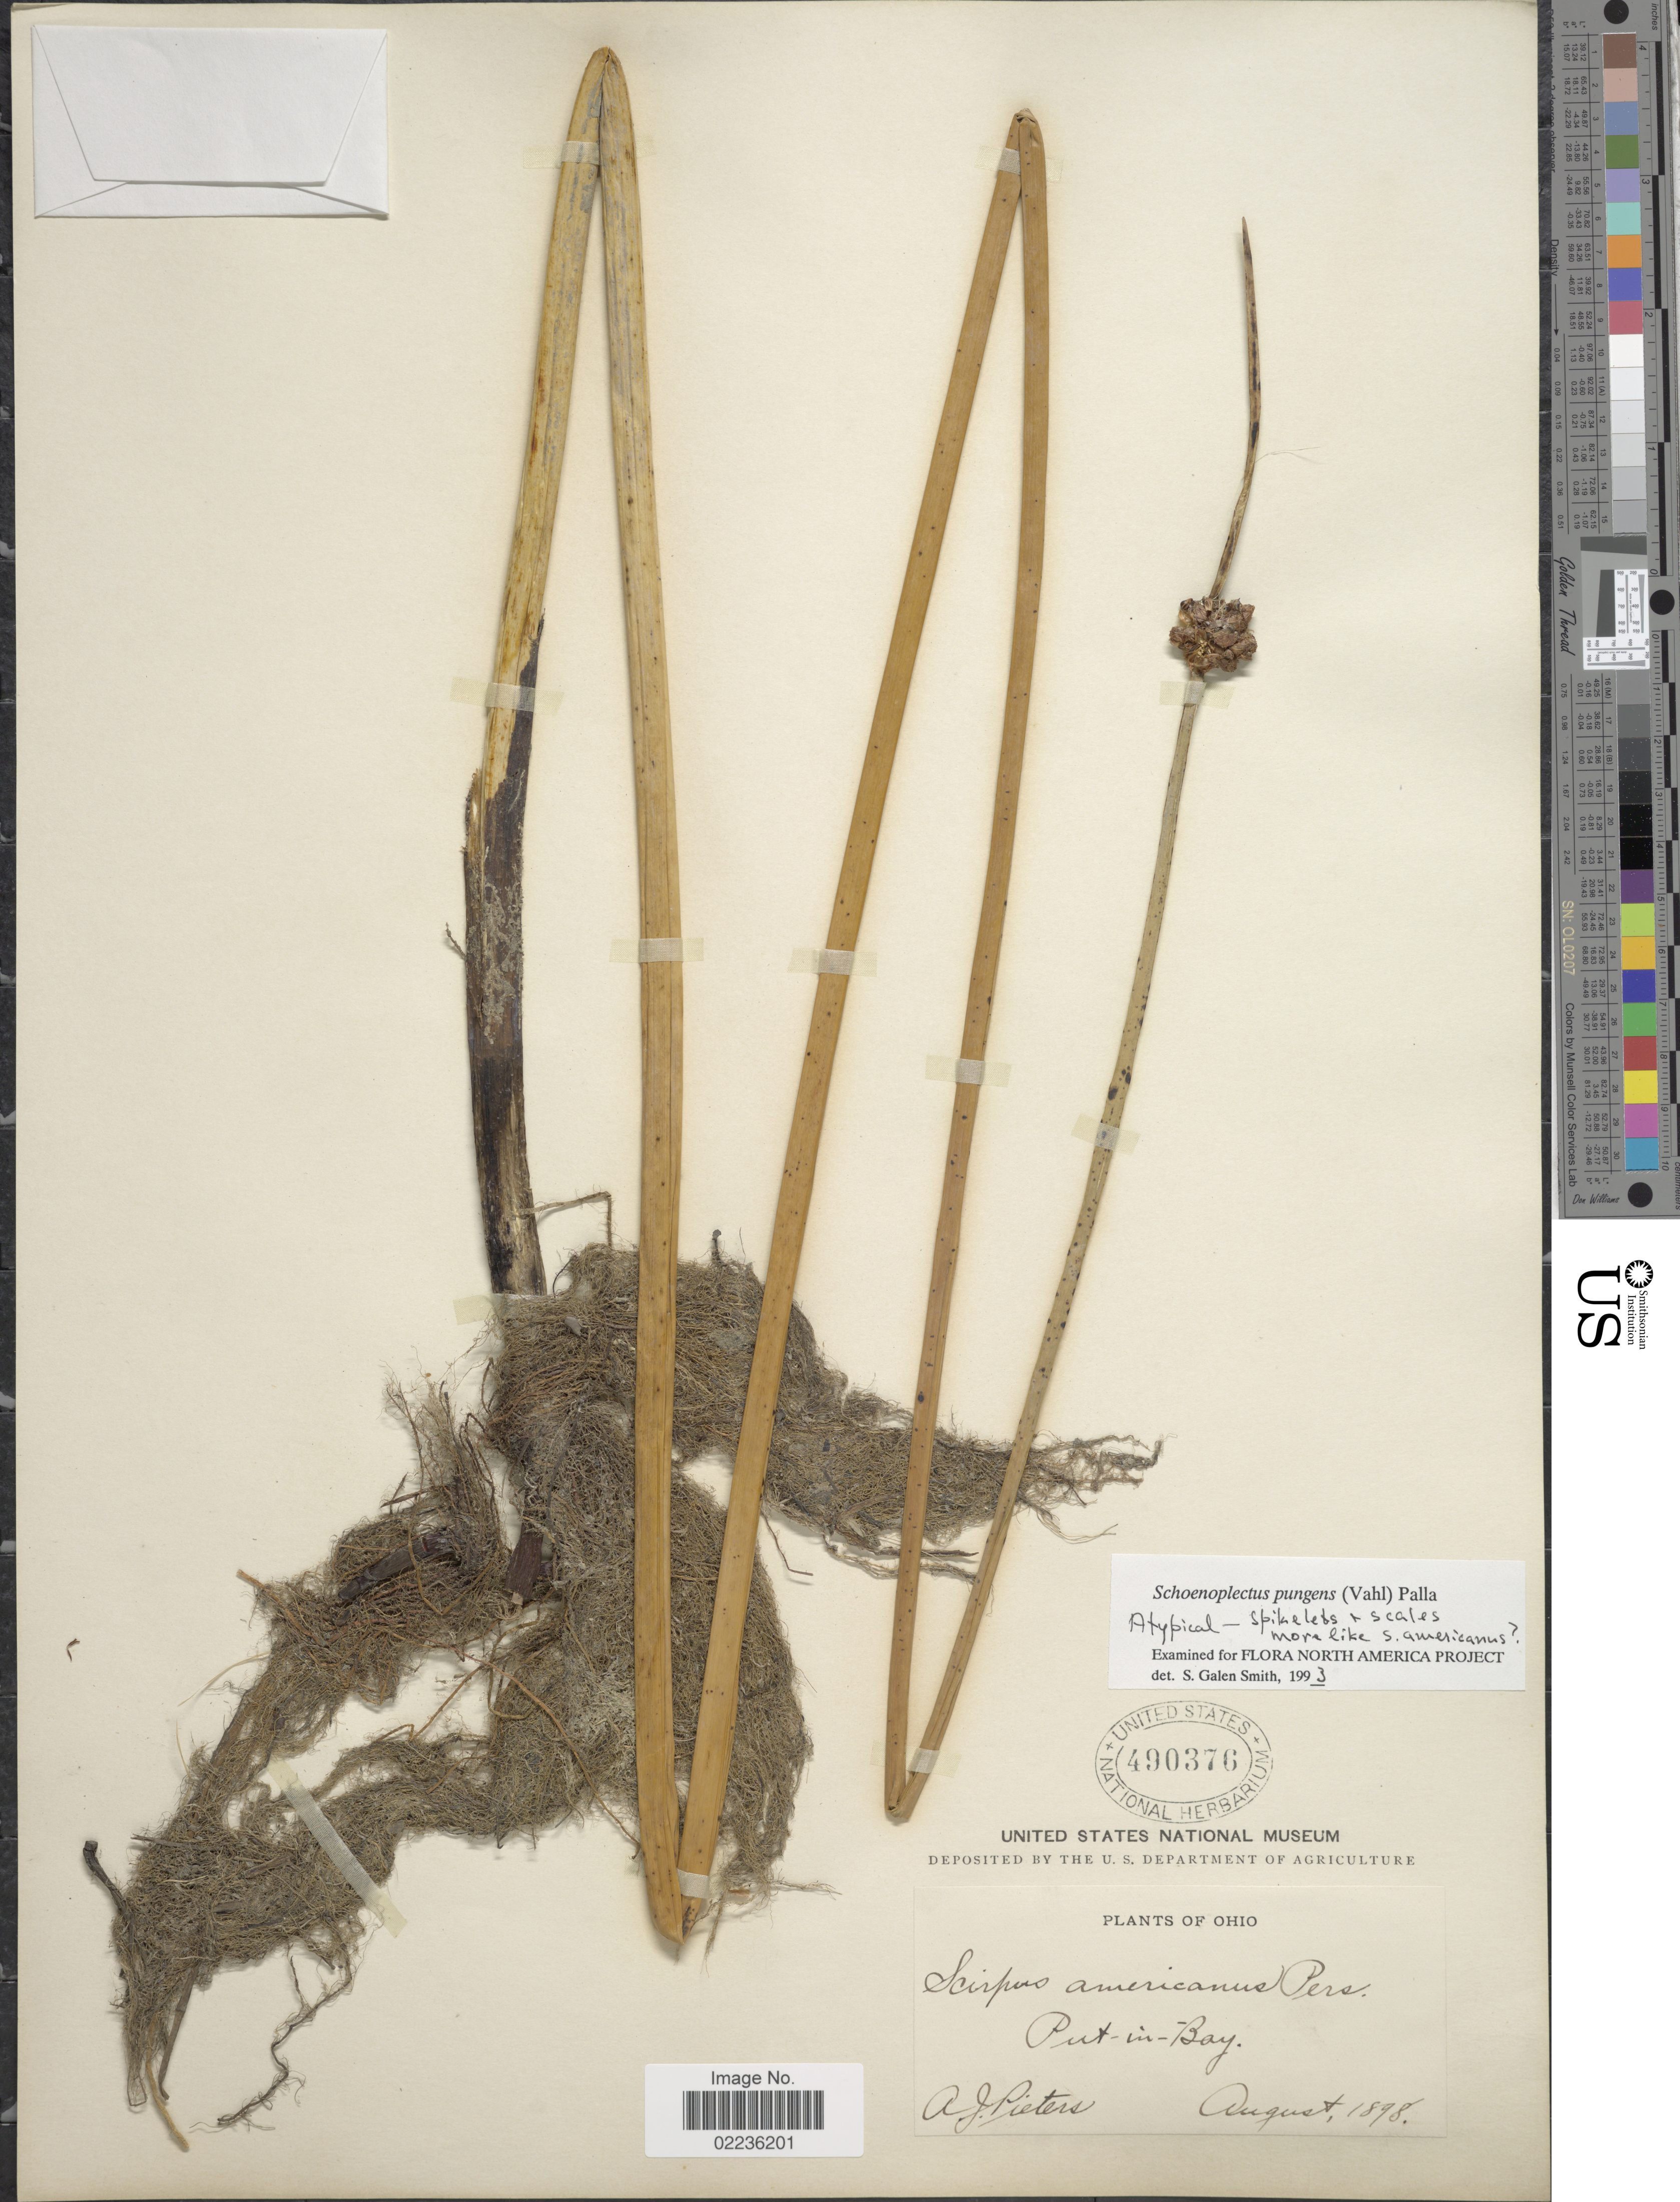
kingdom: Plantae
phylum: Tracheophyta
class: Liliopsida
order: Poales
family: Cyperaceae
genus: Schoenoplectus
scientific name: Schoenoplectus pungens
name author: (Vahl) Palla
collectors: A. Pieters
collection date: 1898-08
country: United States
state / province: Ohio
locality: Put-in-Bay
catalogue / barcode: US 490376